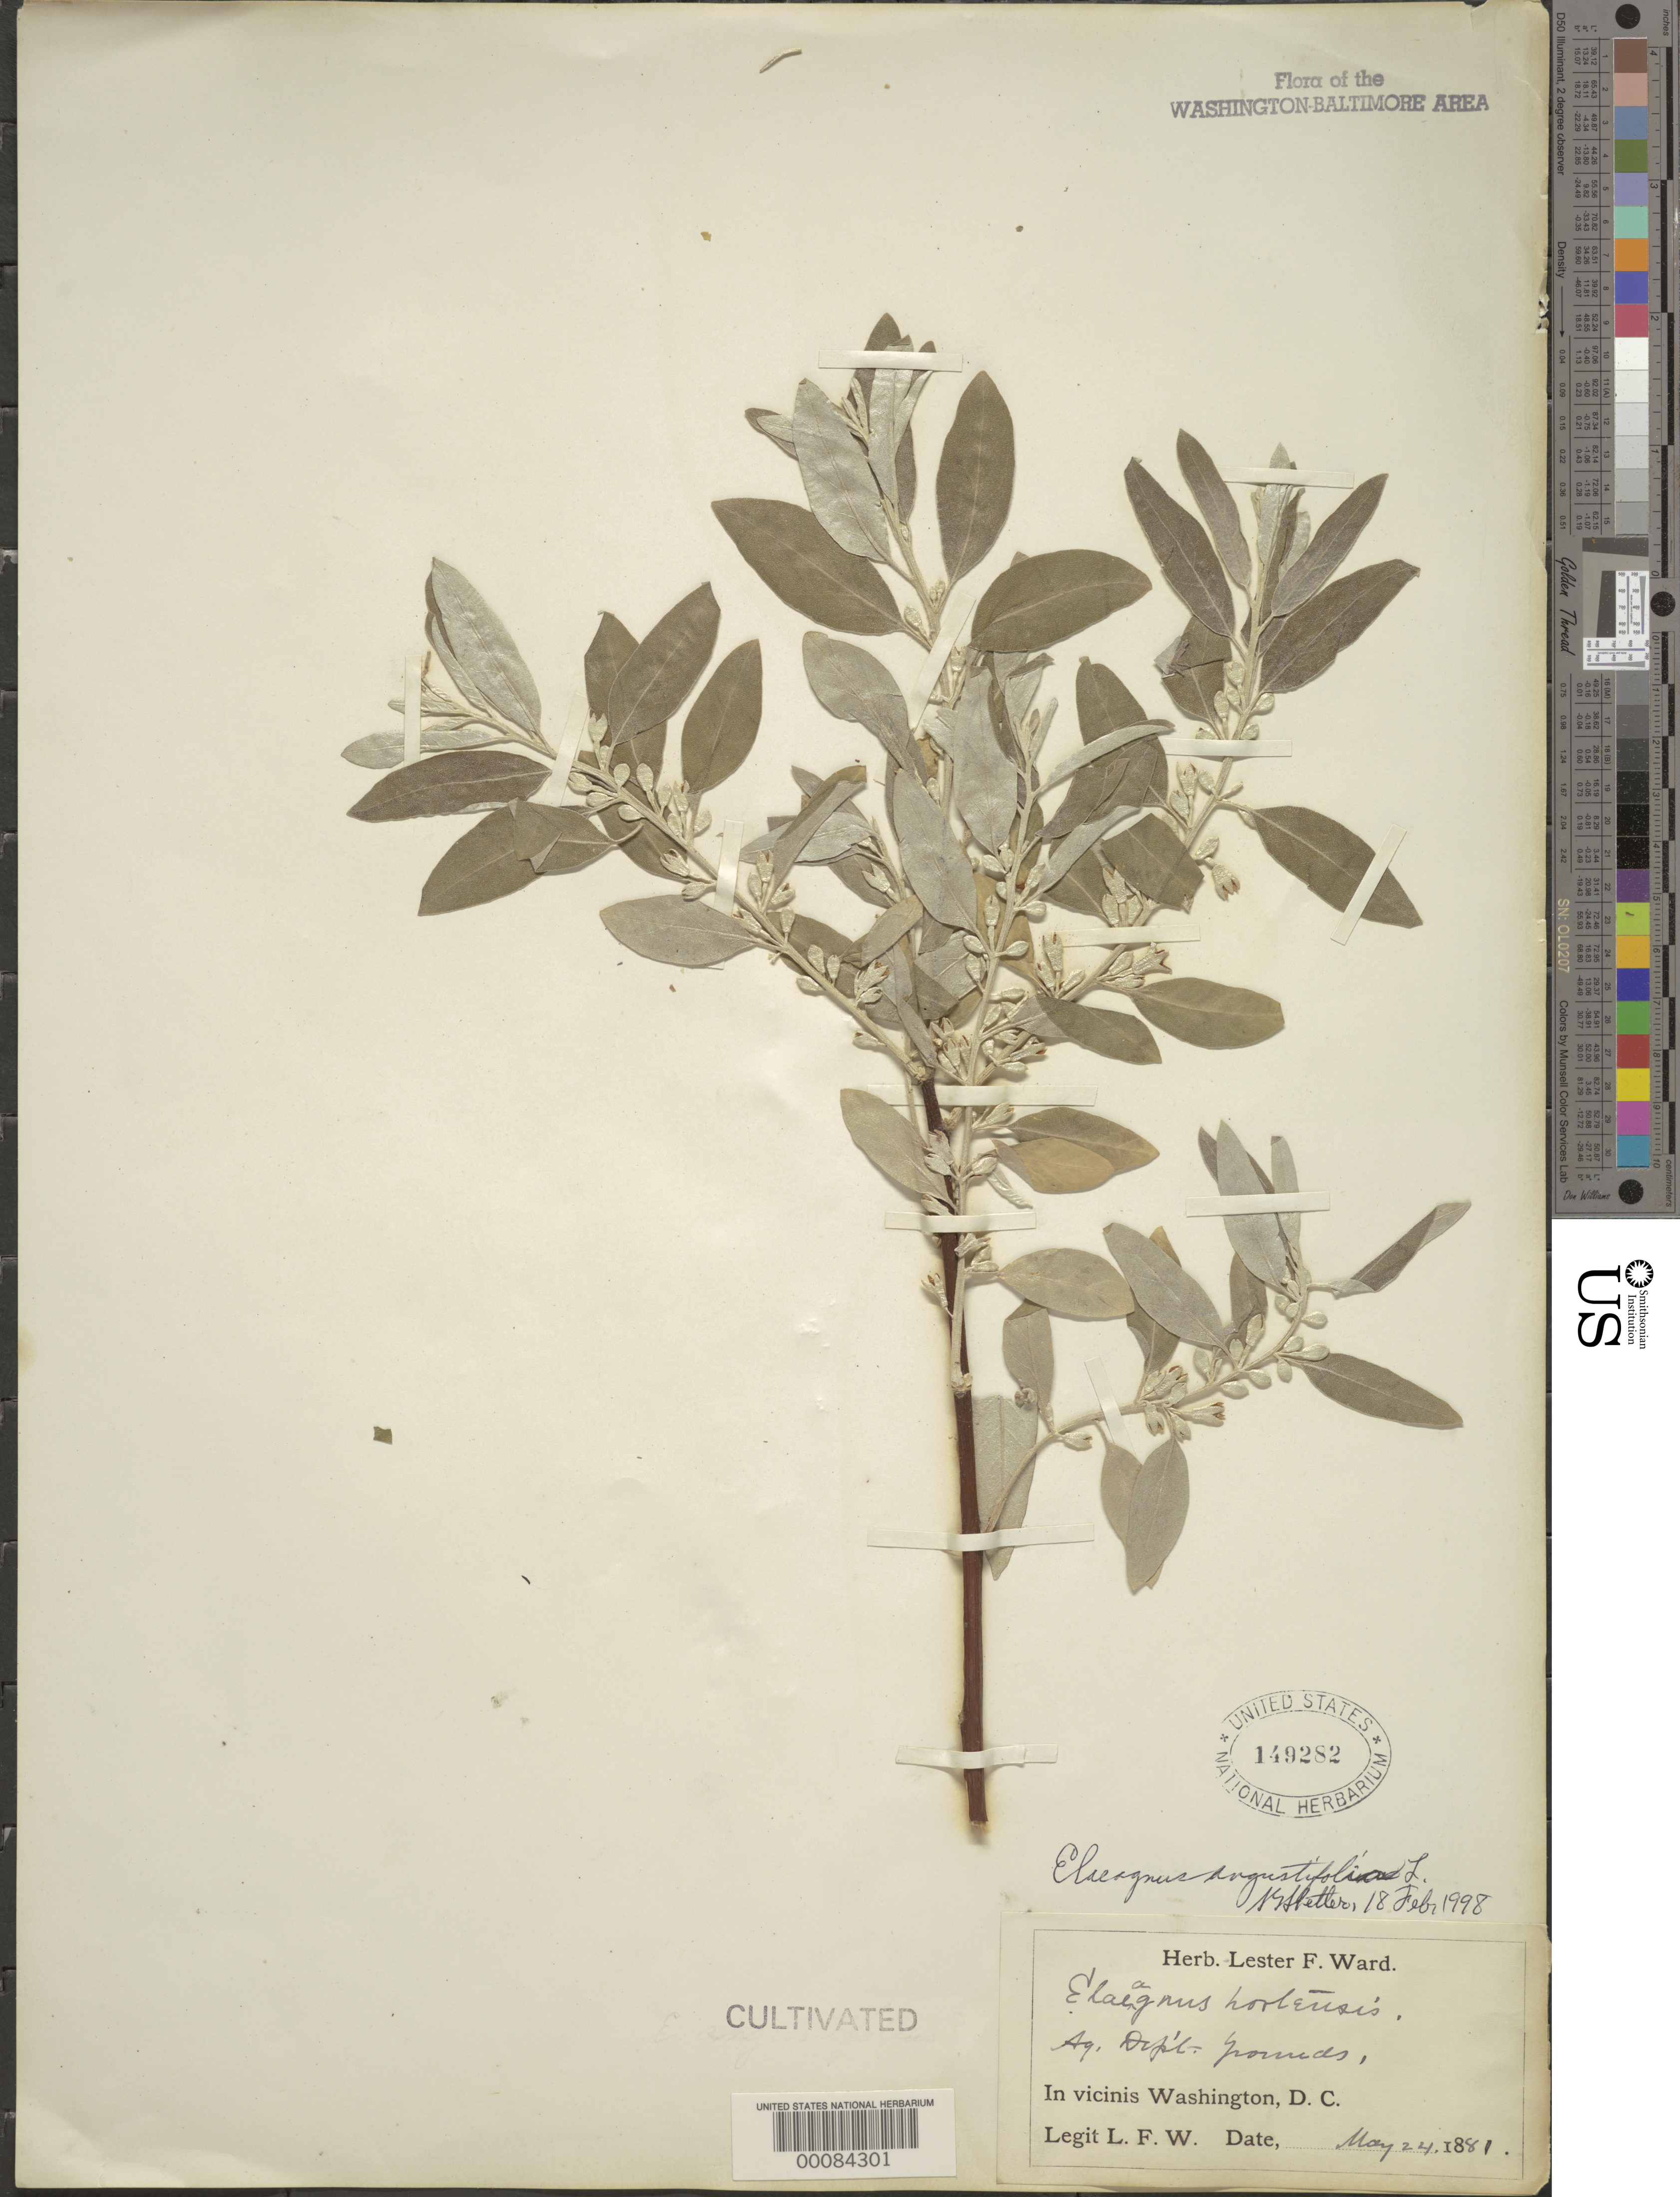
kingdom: Plantae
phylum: Tracheophyta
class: Magnoliopsida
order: Rosales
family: Elaeagnaceae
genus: Elaeagnus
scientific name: Elaeagnus angustifolia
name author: L.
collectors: F. W. Ward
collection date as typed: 24 May 1881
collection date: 1881-05-24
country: United States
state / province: District of Columbia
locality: Dept. of Agriculture Grounds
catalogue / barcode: US 149282